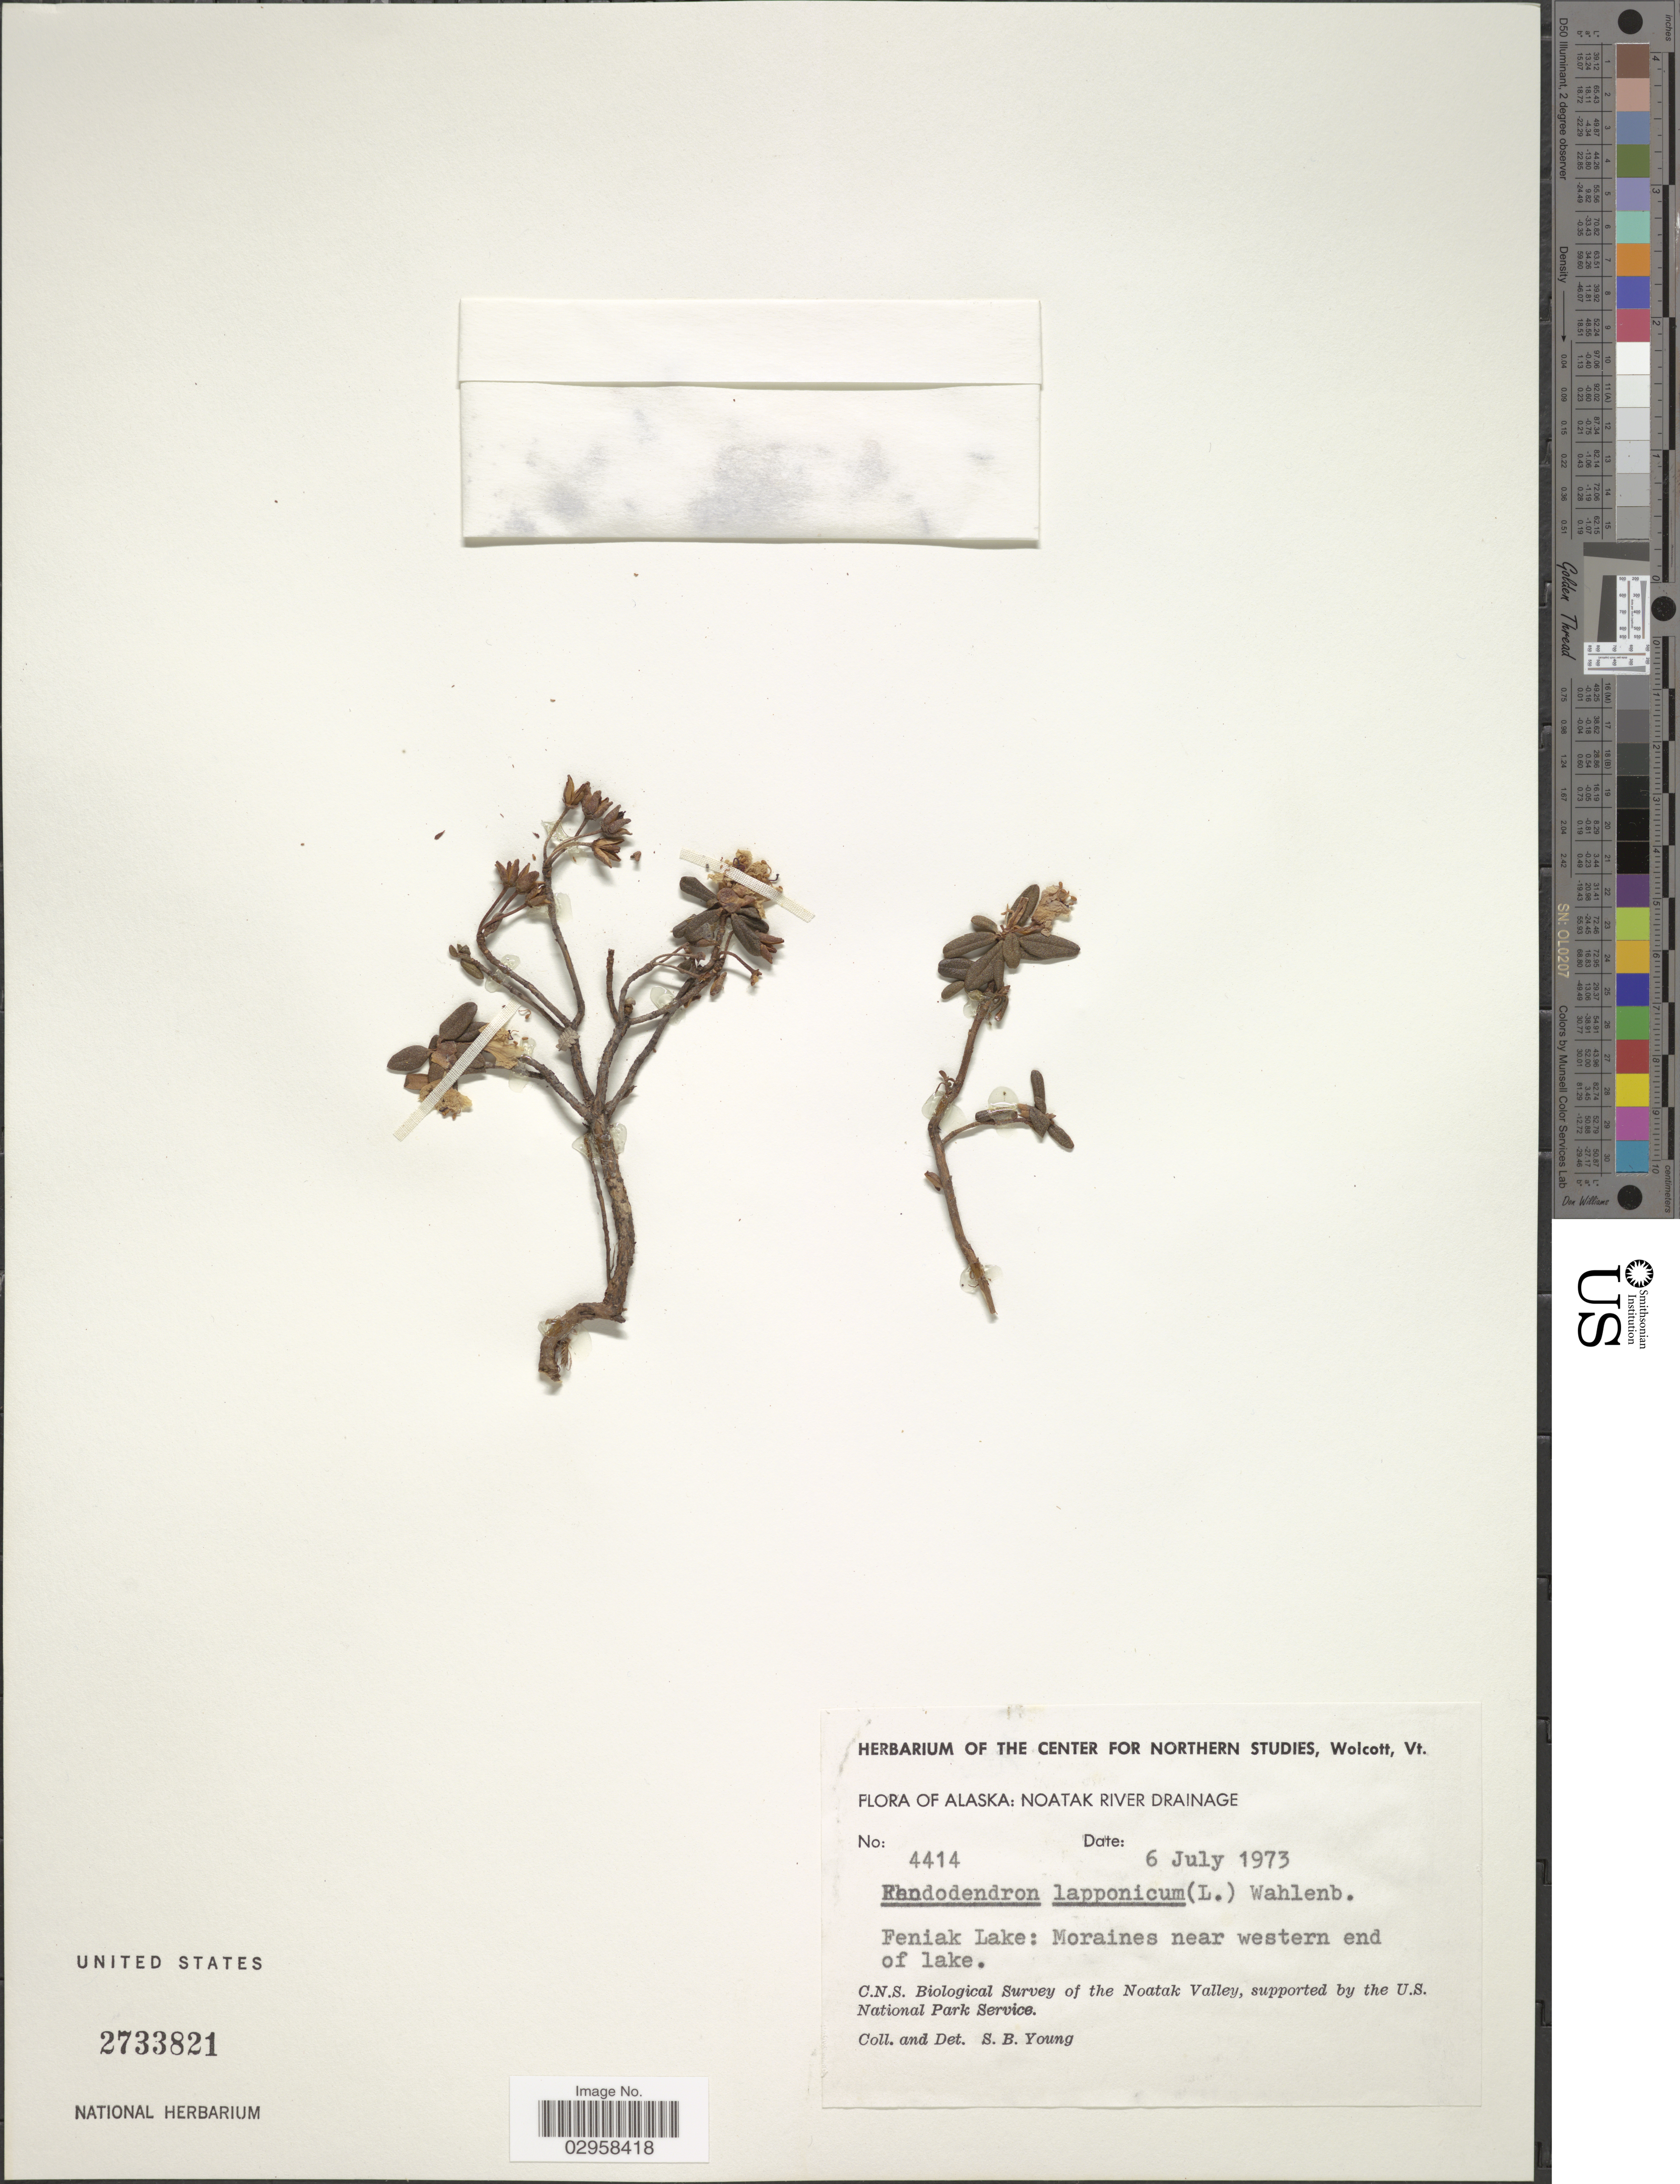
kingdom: Plantae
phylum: Tracheophyta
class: Magnoliopsida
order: Ericales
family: Ericaceae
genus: Rhododendron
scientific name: Rhododendron lapponicum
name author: (L.) Wahlenb.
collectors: S. Young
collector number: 4414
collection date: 1973-07-06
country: United States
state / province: Alaska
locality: Noatak River Drainage. Feniak Lake: Moraines near western end of lake.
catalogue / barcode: US 2733821